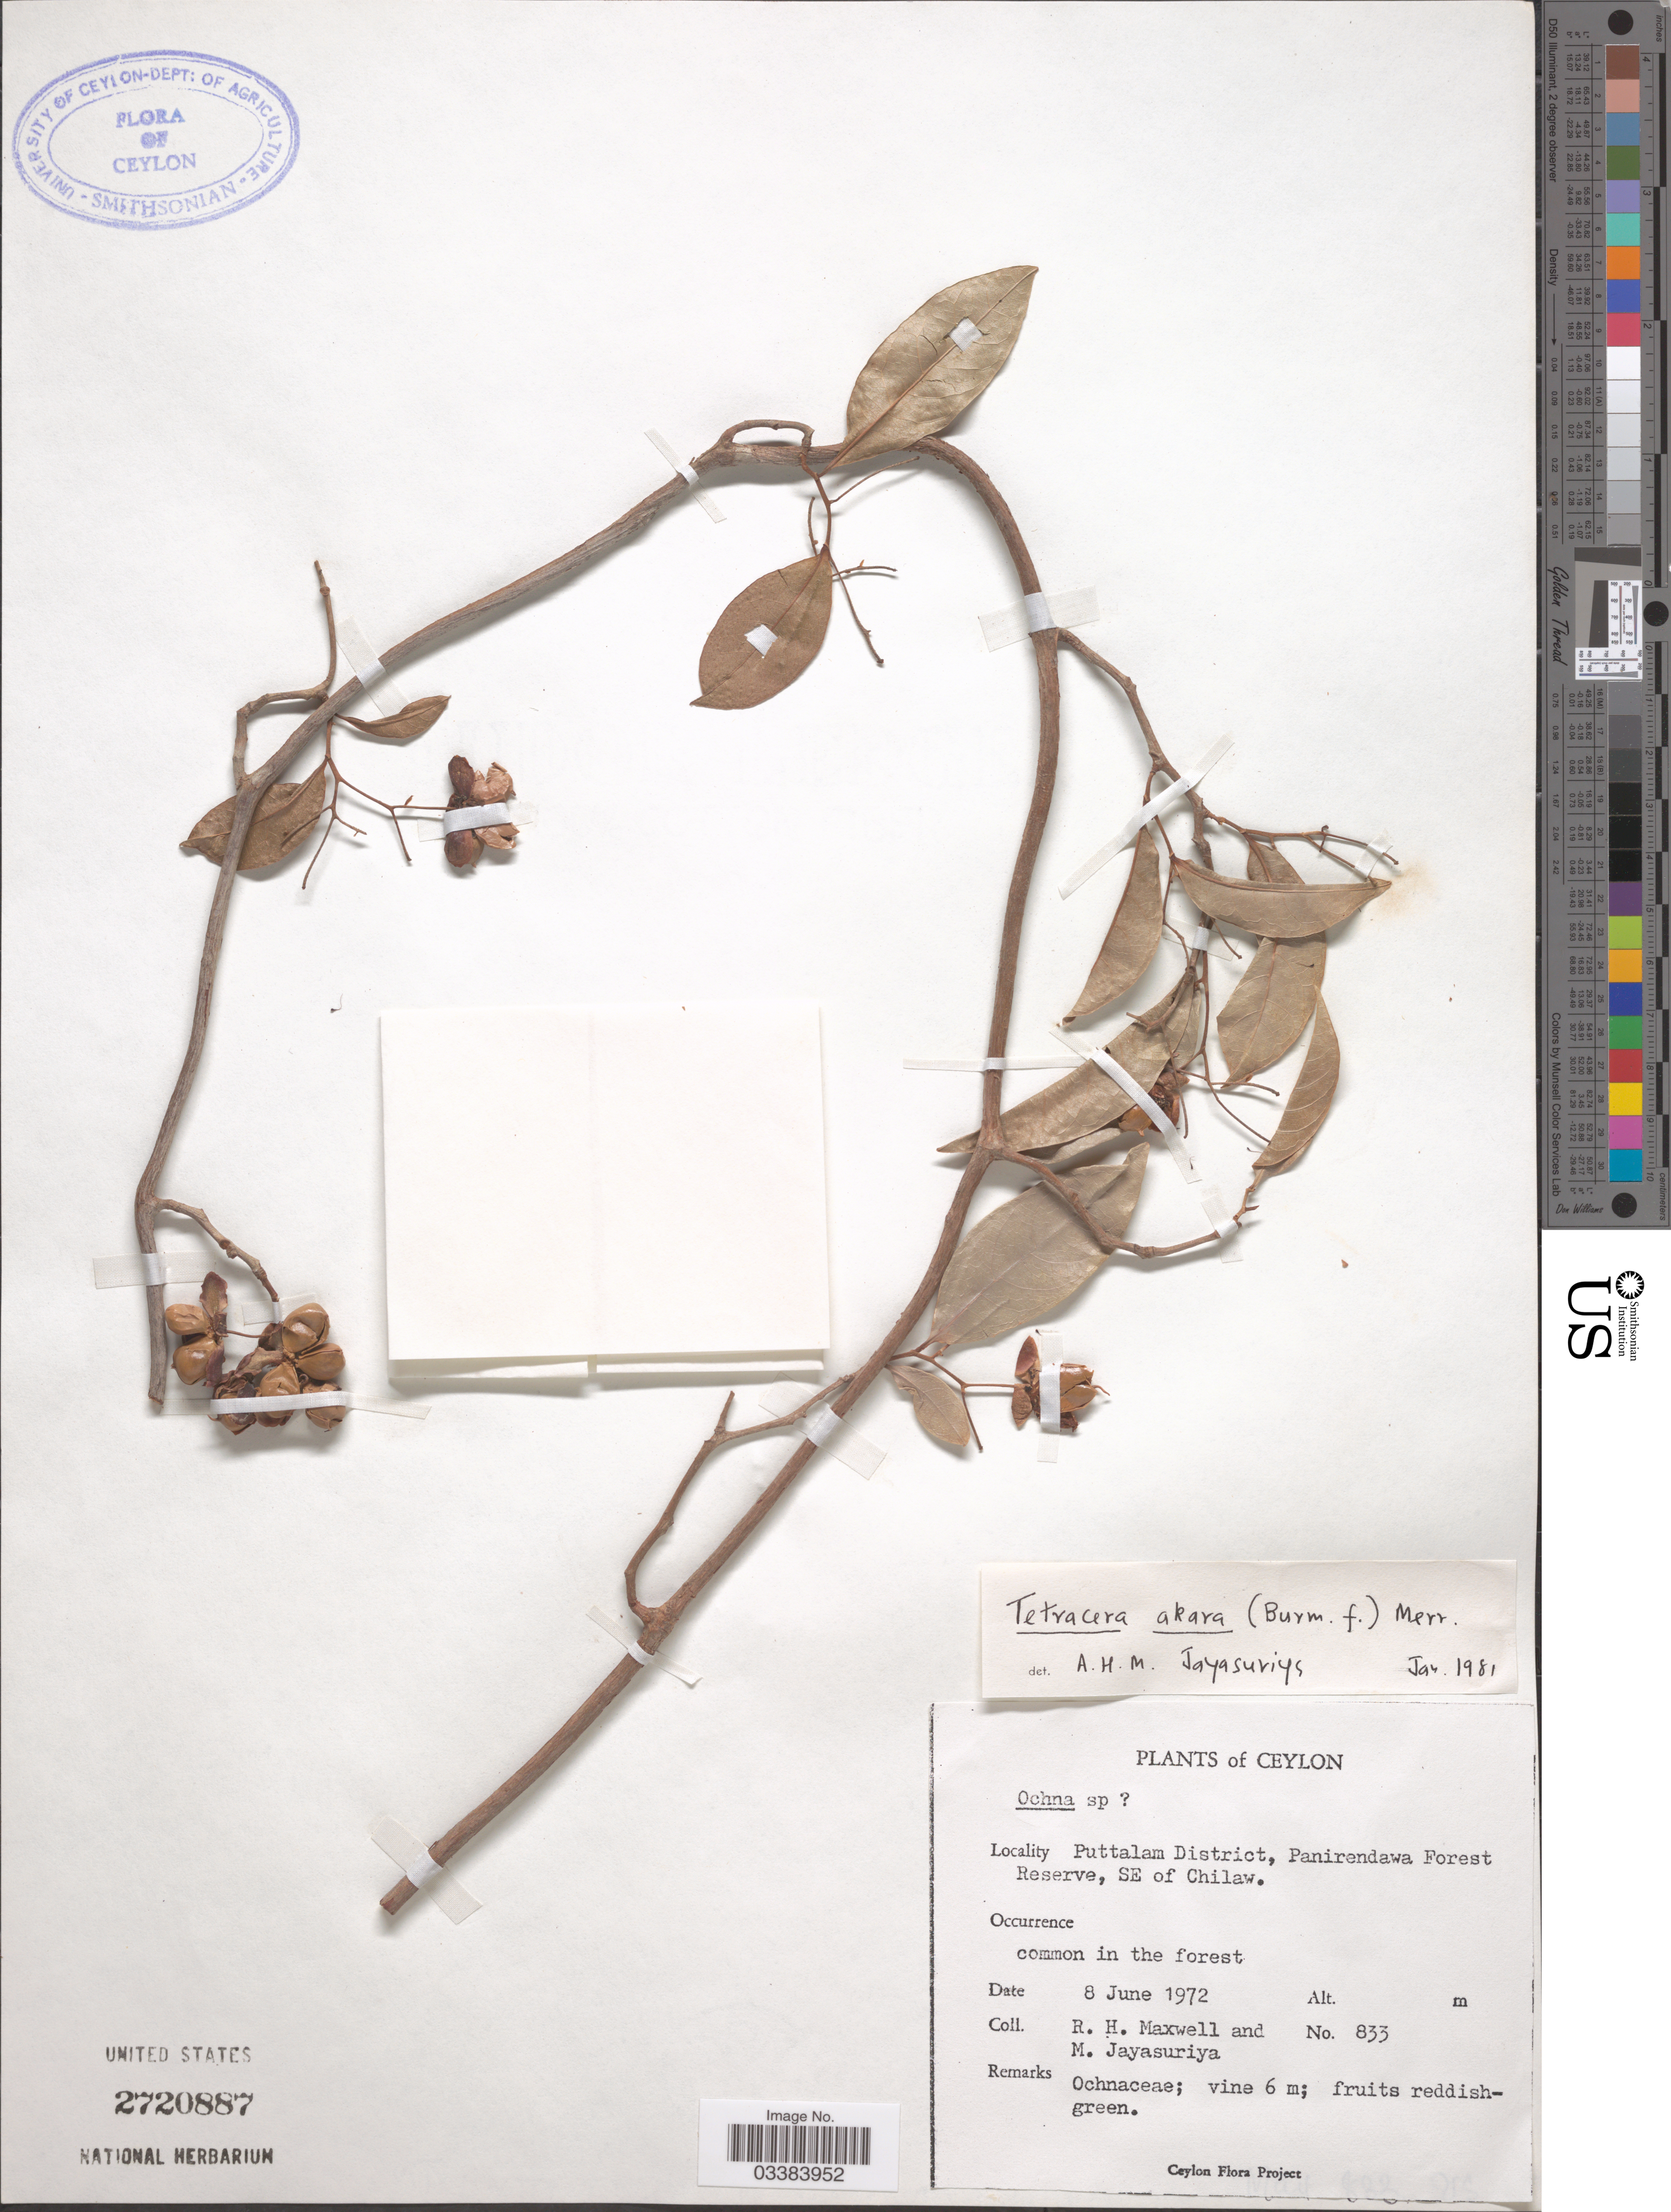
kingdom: Plantae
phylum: Tracheophyta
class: Magnoliopsida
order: Dilleniales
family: Dilleniaceae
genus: Tetracera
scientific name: Tetracera akara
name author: Hook. f.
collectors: R. Maxwell & M. Jayasuriya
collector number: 833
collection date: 1972-06-08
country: Sri Lanka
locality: Ceylon. Puttalam District, Panirendawa Forest Reserve, SE of Chilaw.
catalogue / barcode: US 2720887